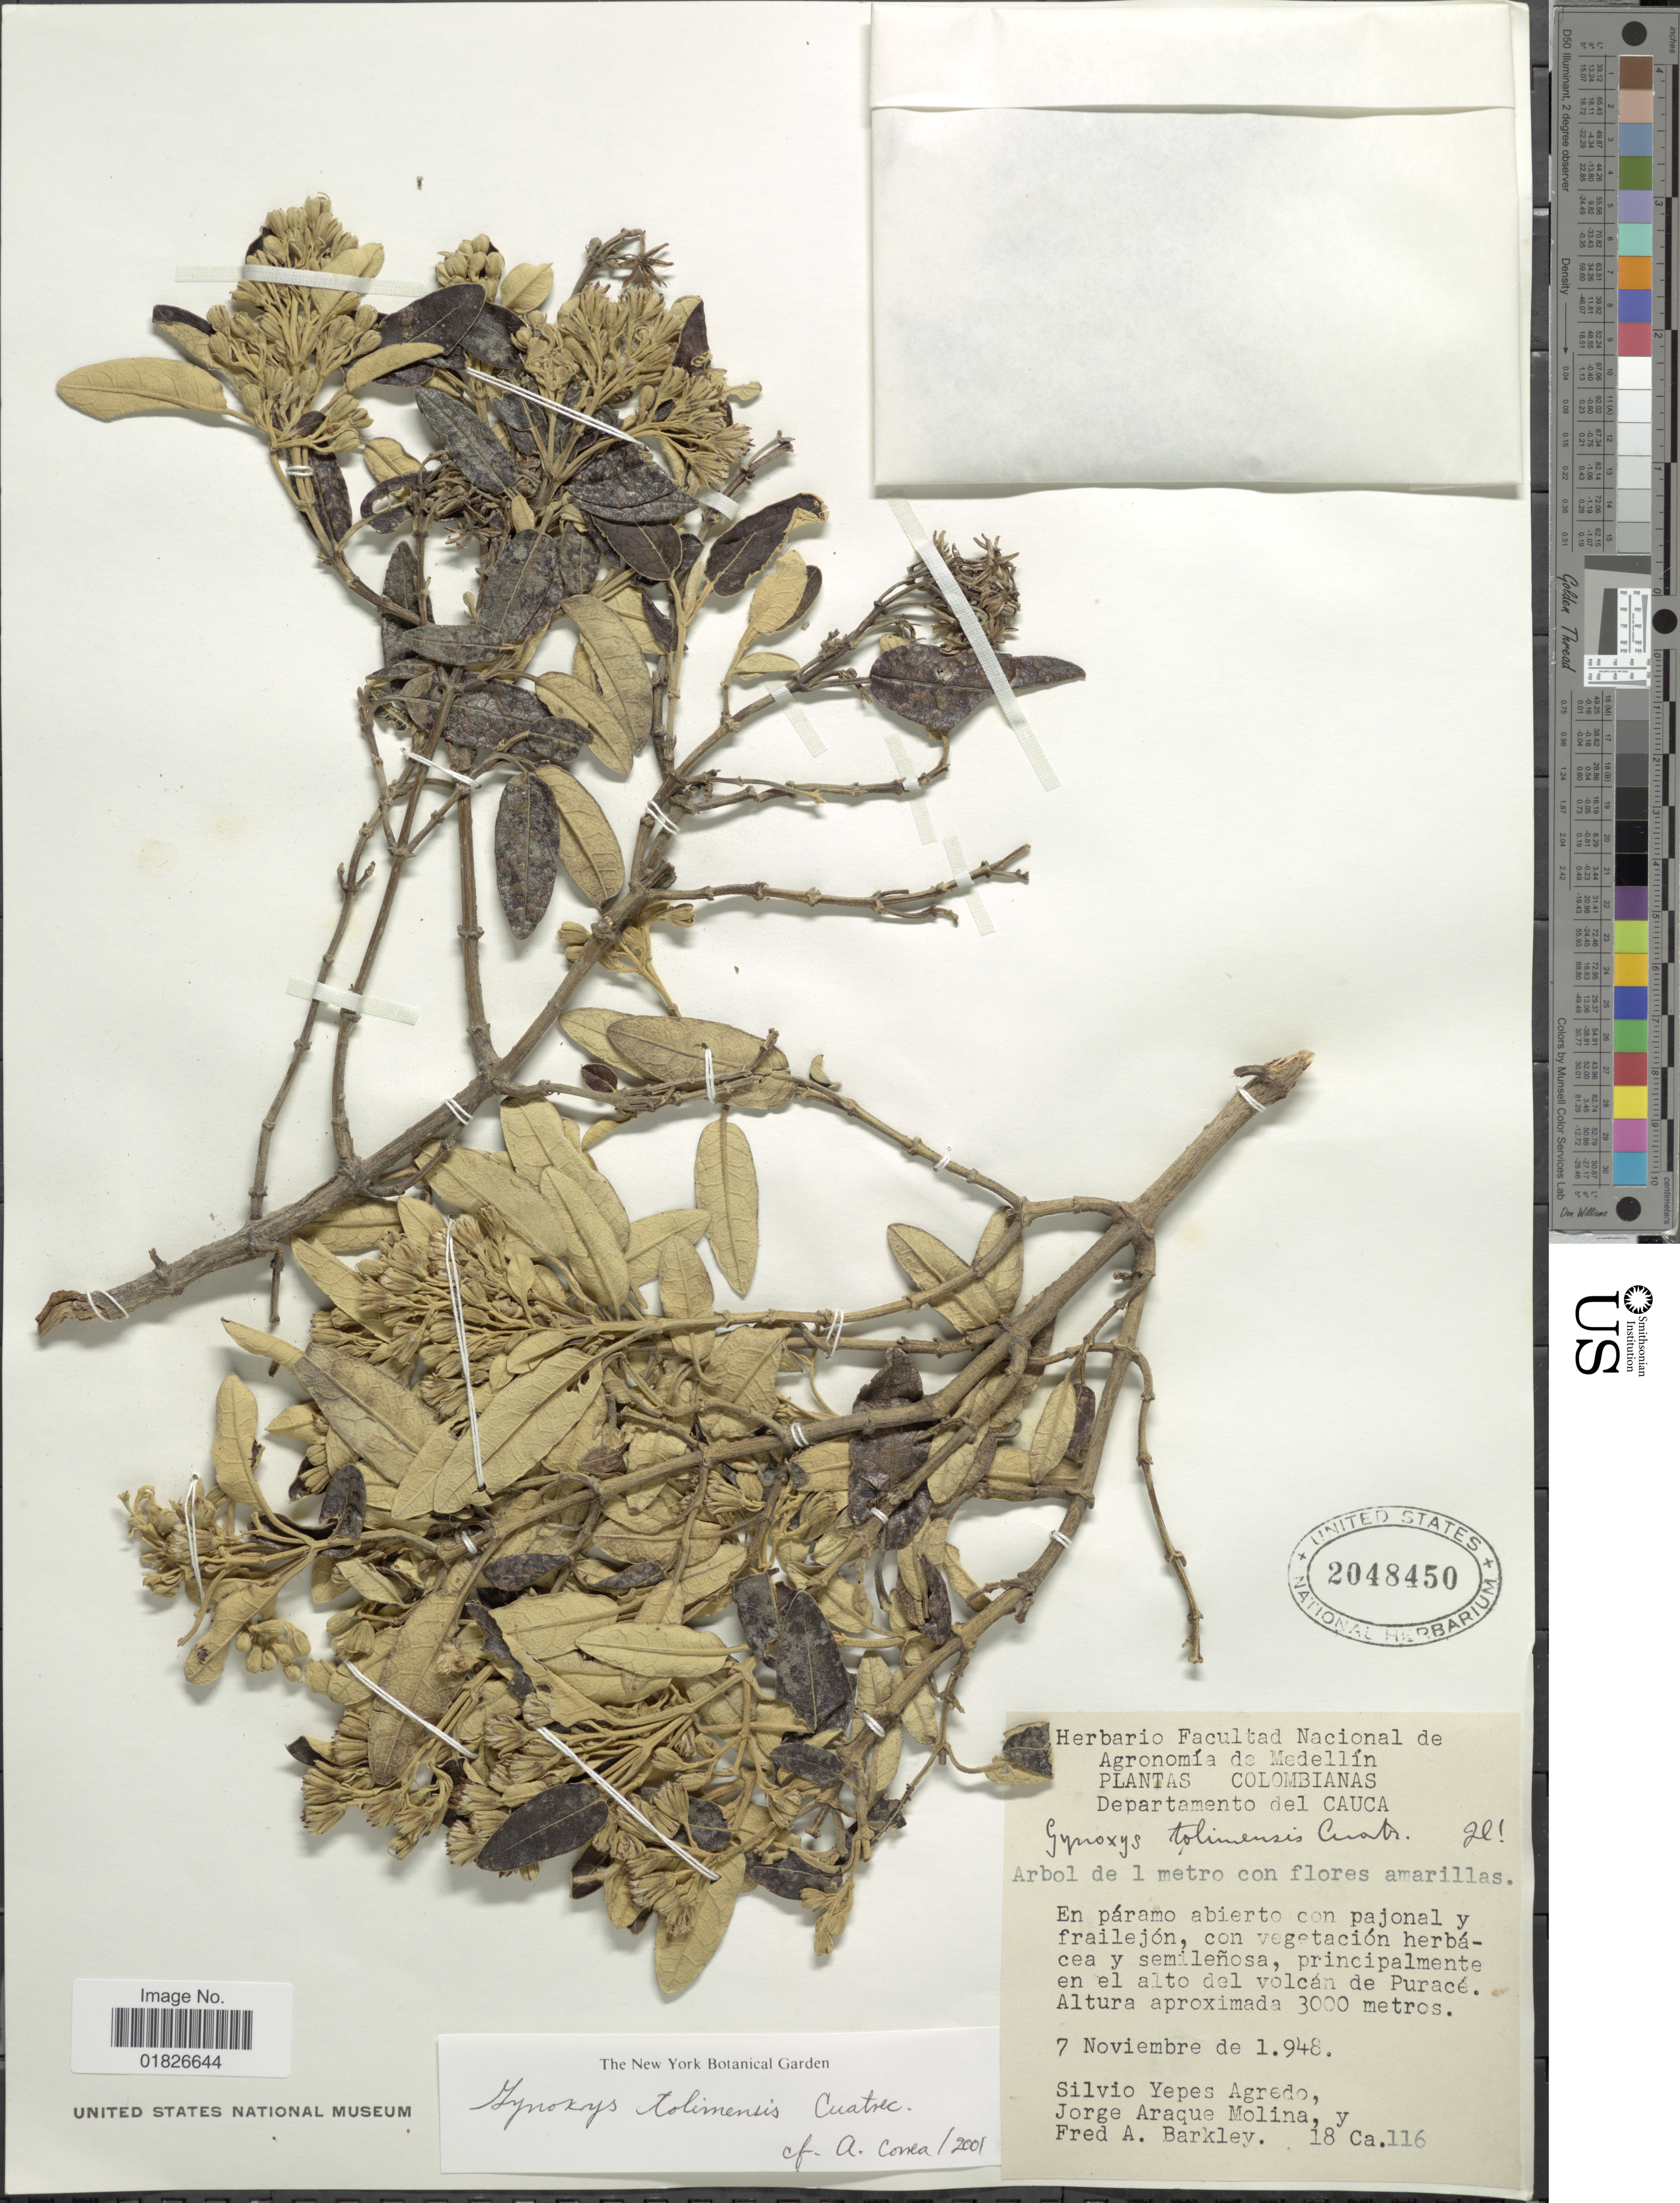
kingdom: Plantae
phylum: Tracheophyta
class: Magnoliopsida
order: Asterales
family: Asteraceae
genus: Gynoxys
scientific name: Gynoxys tolimensis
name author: Cuatrec.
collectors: S. Yepes-Agredo, J. A. Molina & F. A. Barkley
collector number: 18Ca.116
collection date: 1948-11-07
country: Colombia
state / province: Cauca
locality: Alto del volcan de Purace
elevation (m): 3000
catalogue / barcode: US 2048450